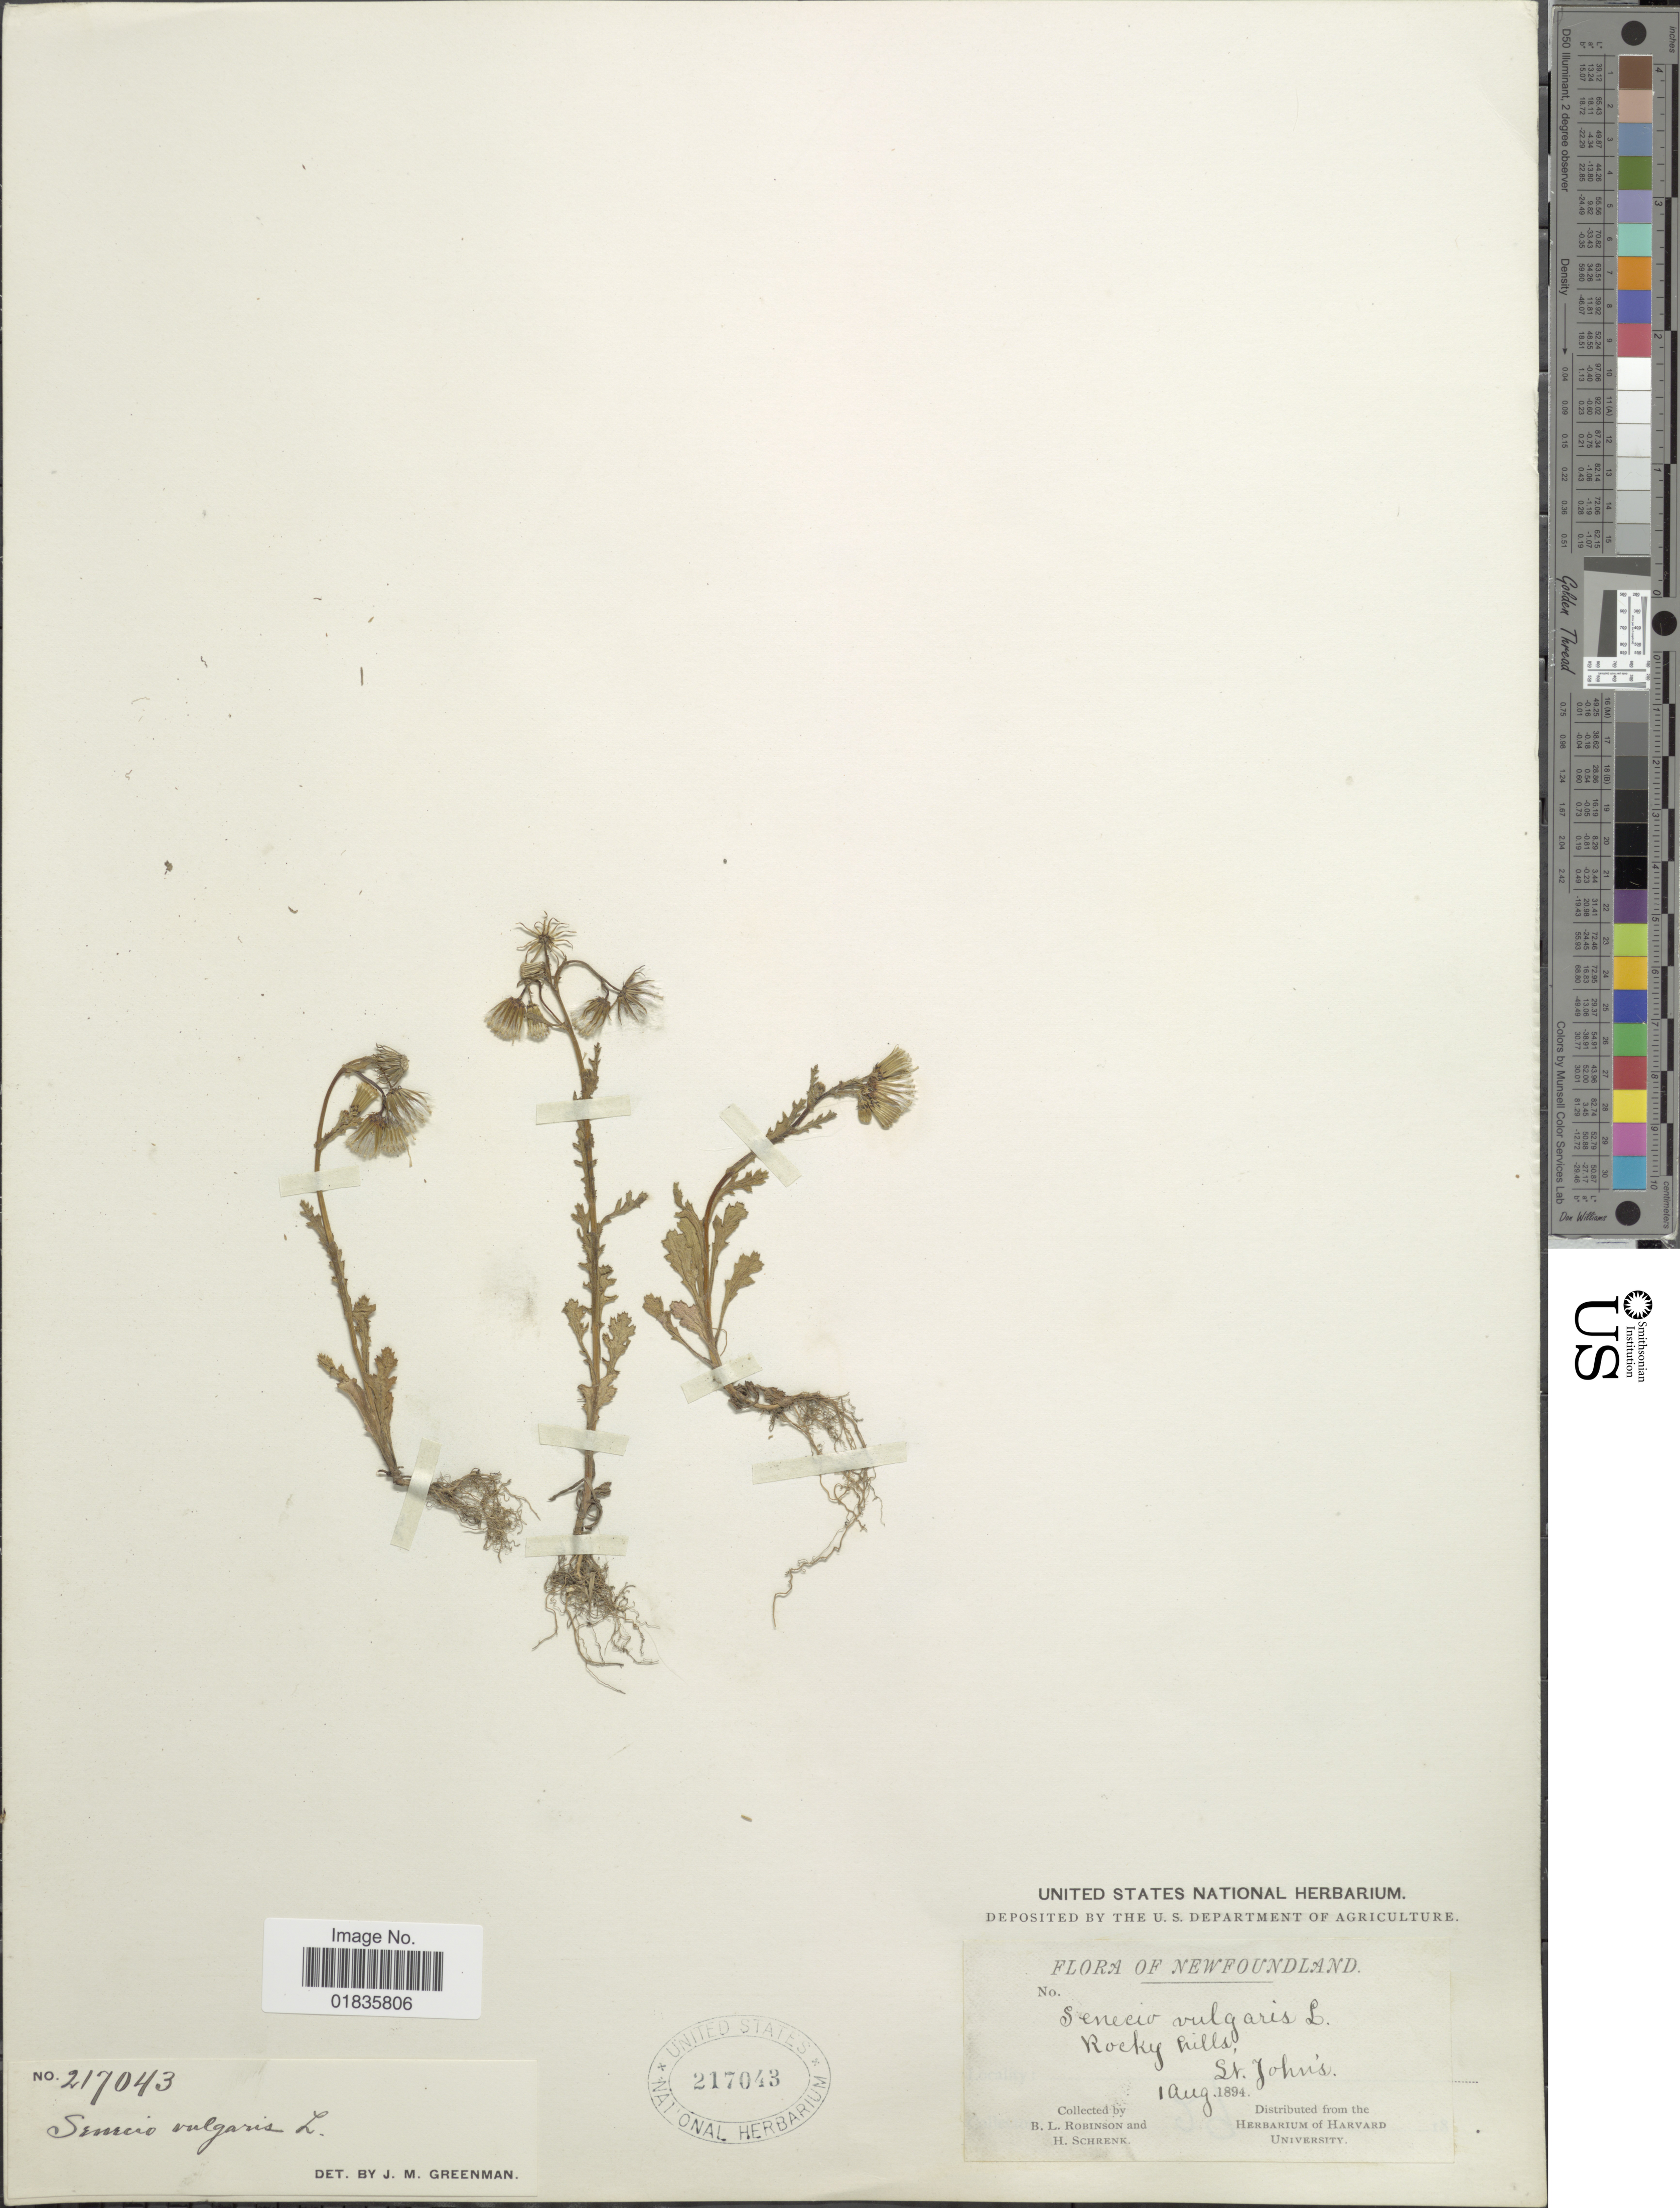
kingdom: Plantae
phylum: Tracheophyta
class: Magnoliopsida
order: Asterales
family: Asteraceae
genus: Senecio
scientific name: Senecio vulgaris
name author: L.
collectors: B. L. Robinson & H. v. Schrenk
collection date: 1894-08-01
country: Canada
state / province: Newfoundland and Labrador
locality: Rocky hills, St. Johns.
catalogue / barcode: US 217043